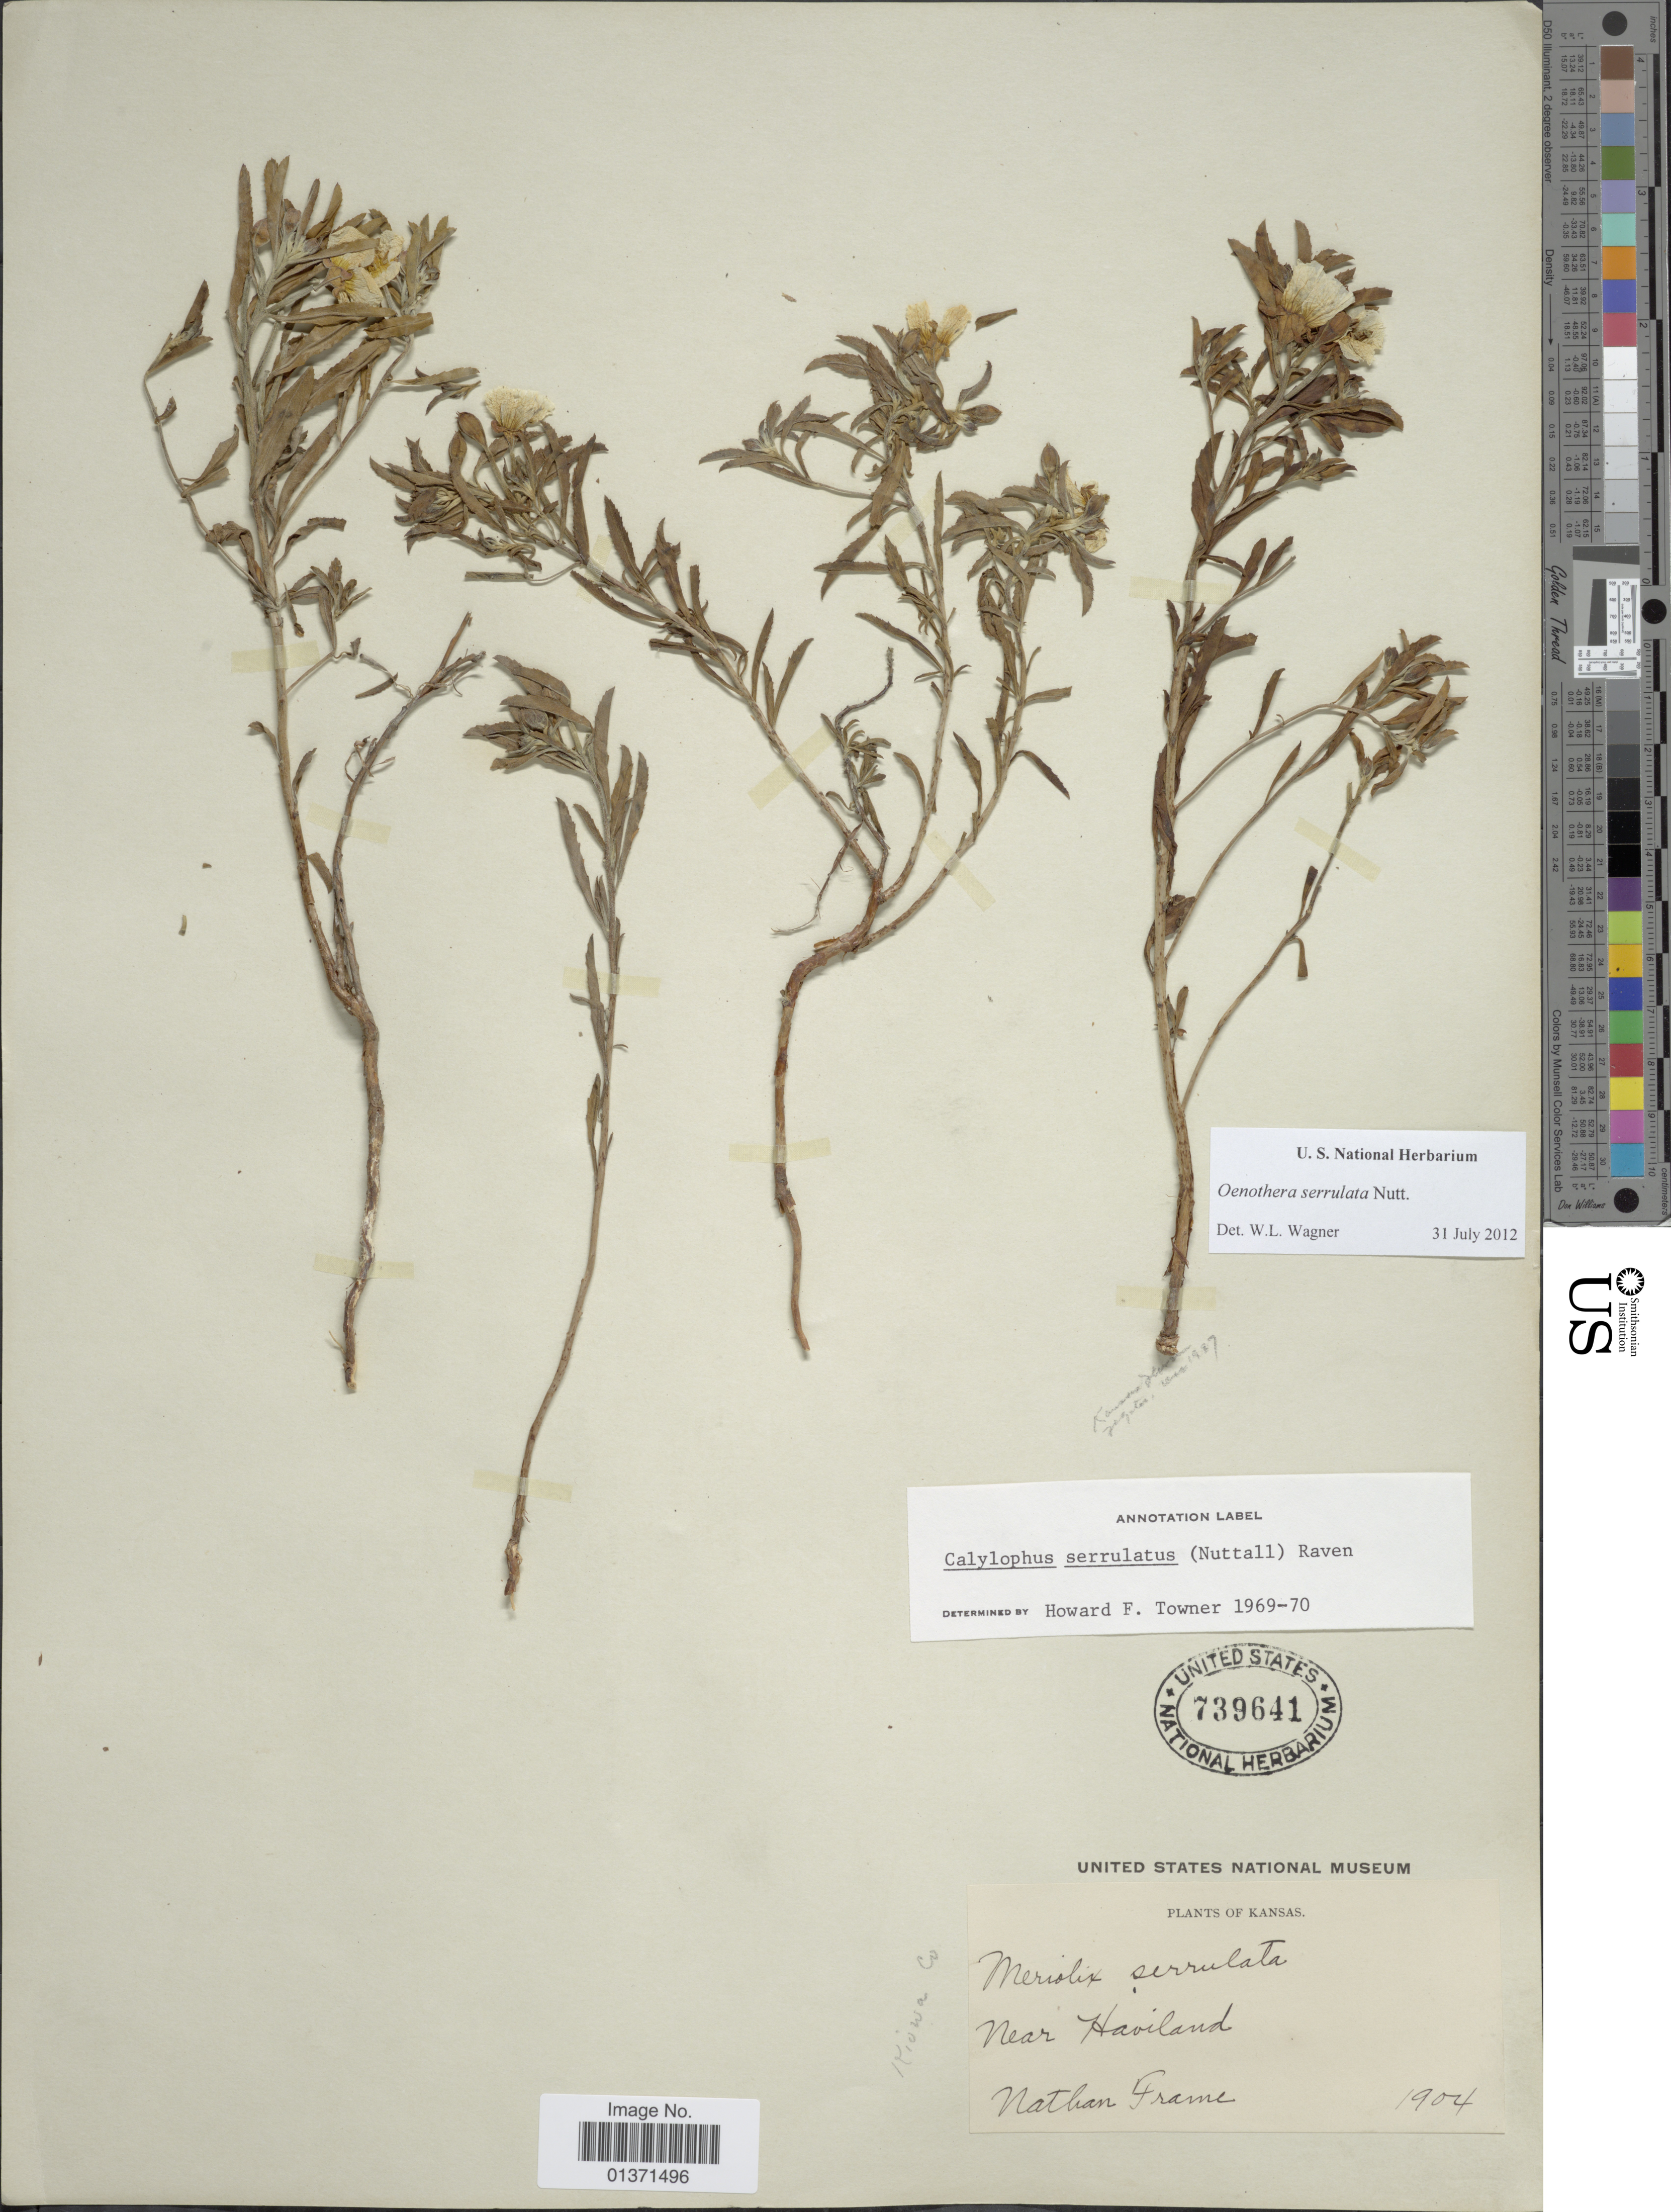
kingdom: Plantae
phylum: Tracheophyta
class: Magnoliopsida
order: Myrtales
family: Onagraceae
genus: Oenothera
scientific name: Oenothera serrulata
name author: Nutt.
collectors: N. Frame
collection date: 1904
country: United States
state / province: Kansas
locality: Near Haviland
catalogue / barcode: US 739641